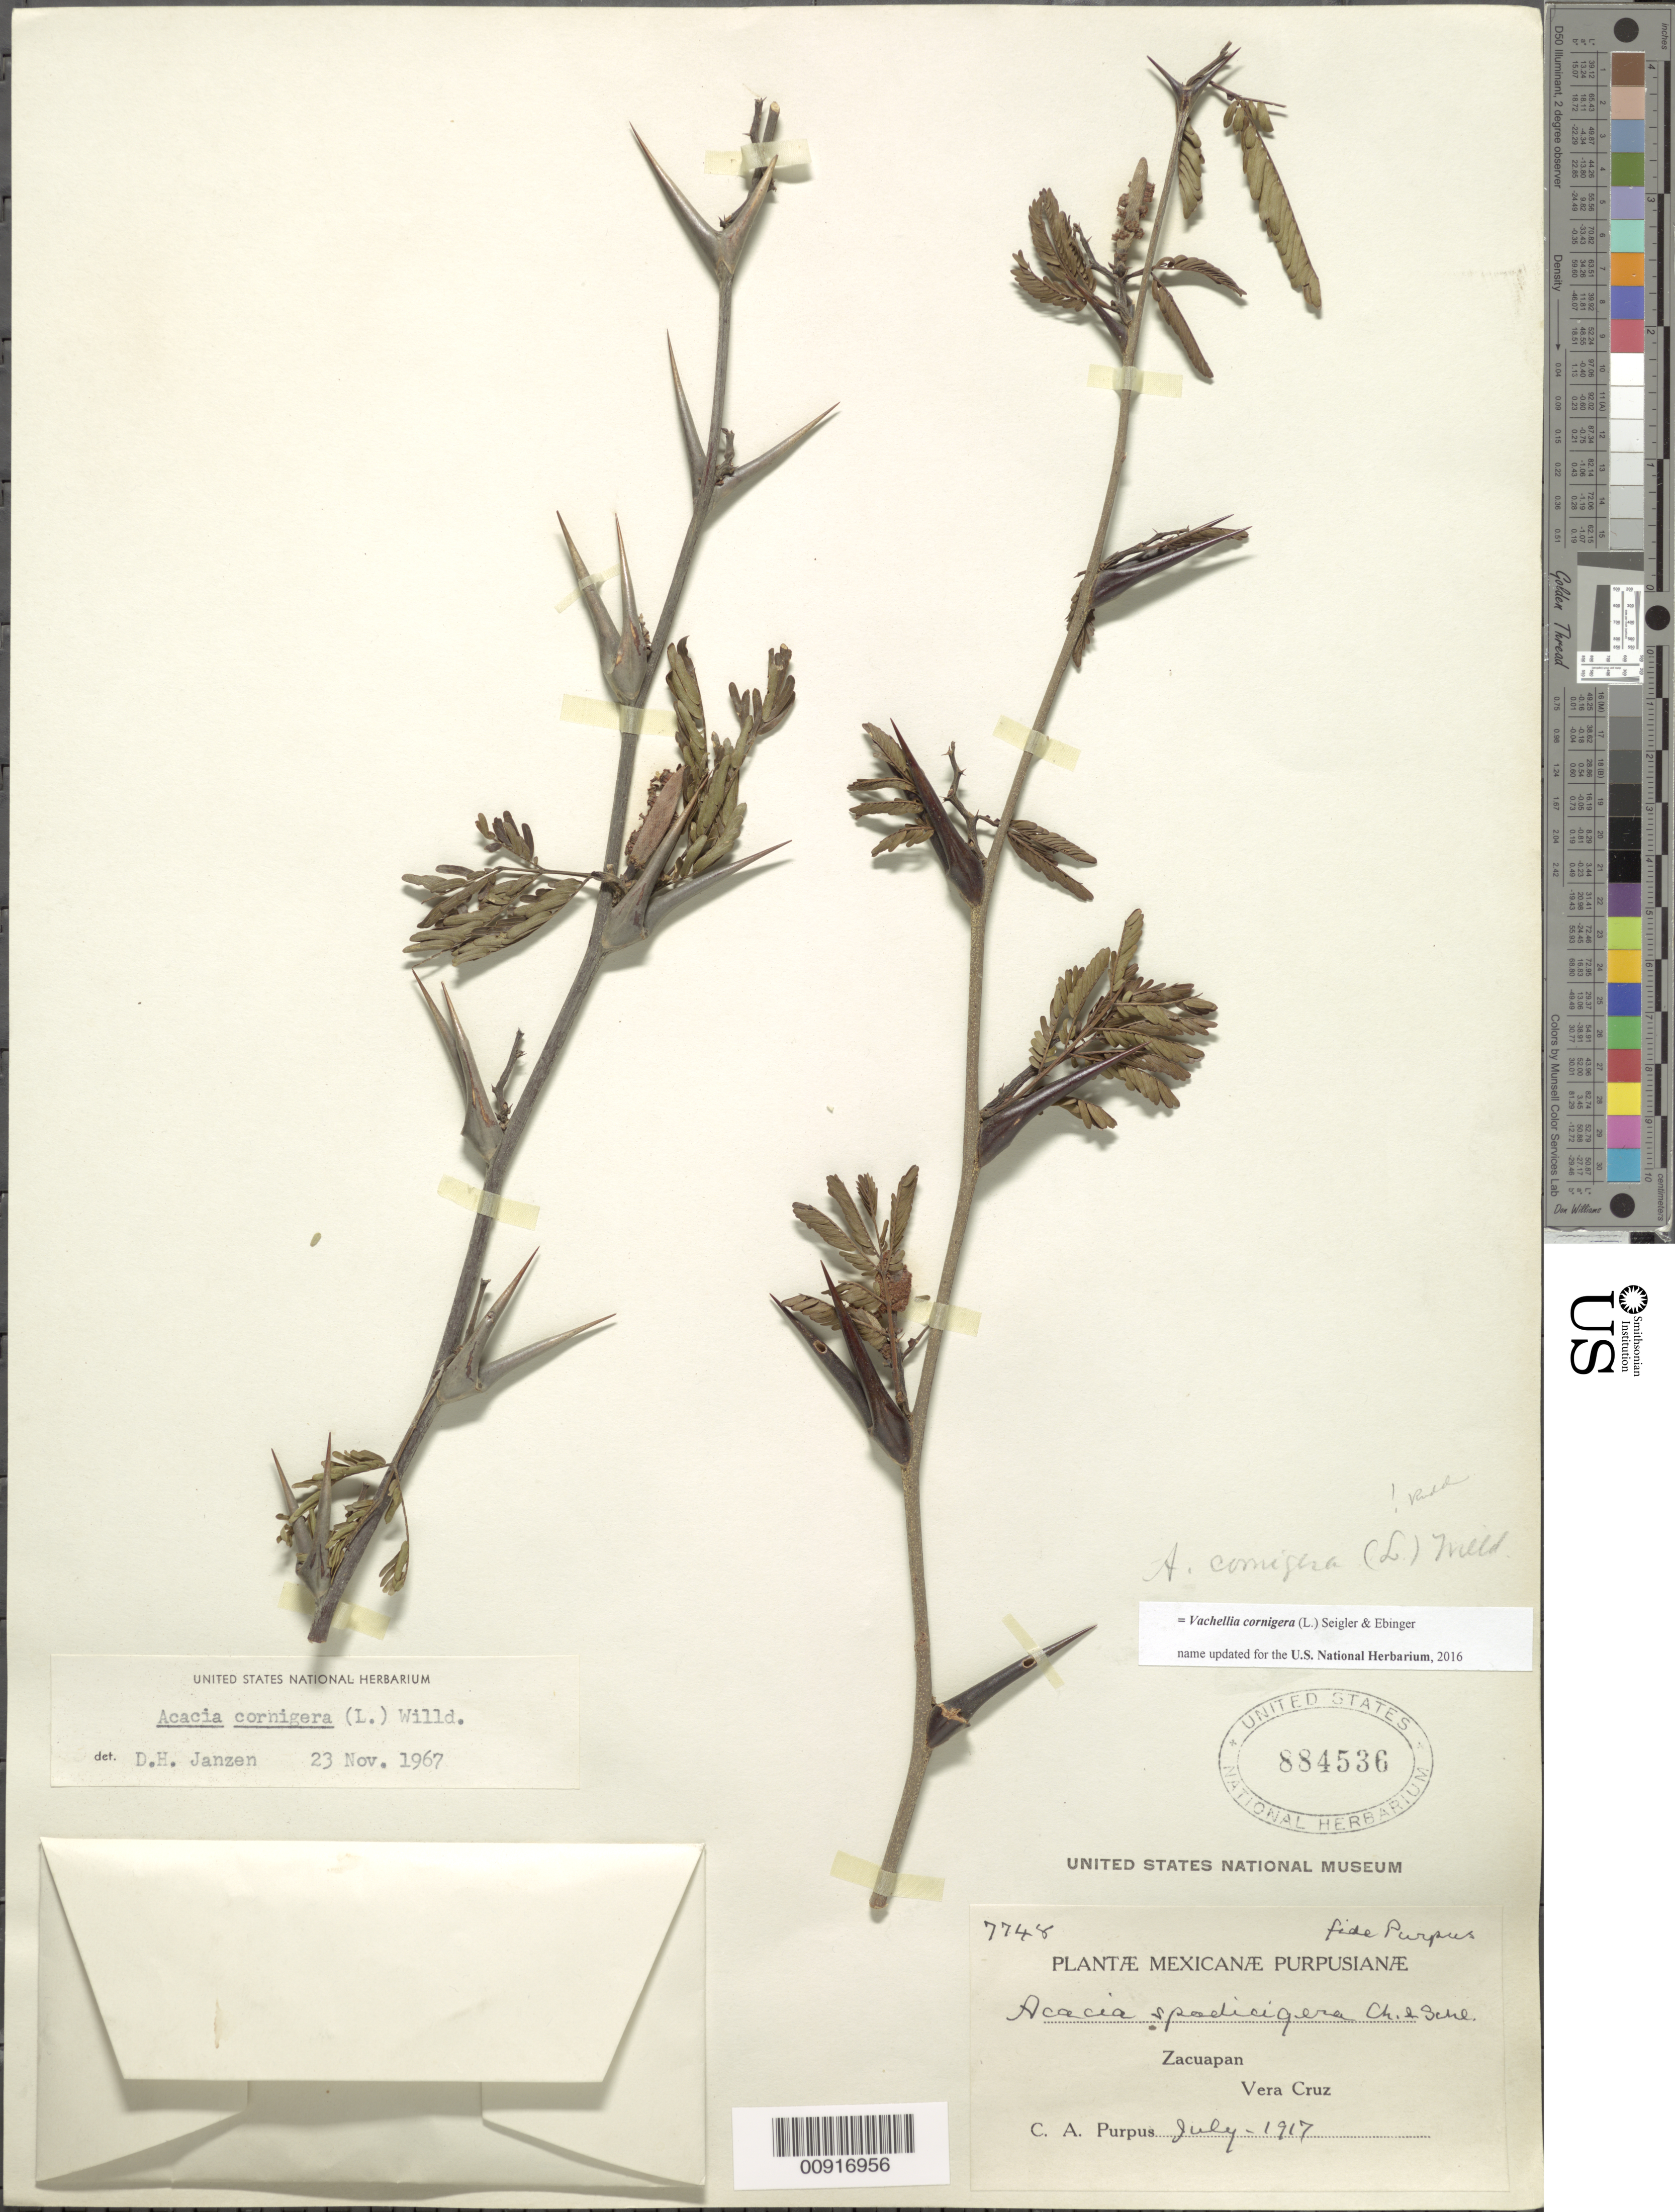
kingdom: Plantae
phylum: Tracheophyta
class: Magnoliopsida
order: Fabales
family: Fabaceae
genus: Vachellia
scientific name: Vachellia cornigera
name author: (L.) Seigler & Ebinger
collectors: C. A. Purpus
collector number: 7748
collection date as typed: Jul 1917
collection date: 1917-07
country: Mexico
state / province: Veracruz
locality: Zacuapan, Veracruz.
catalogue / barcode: US 884536